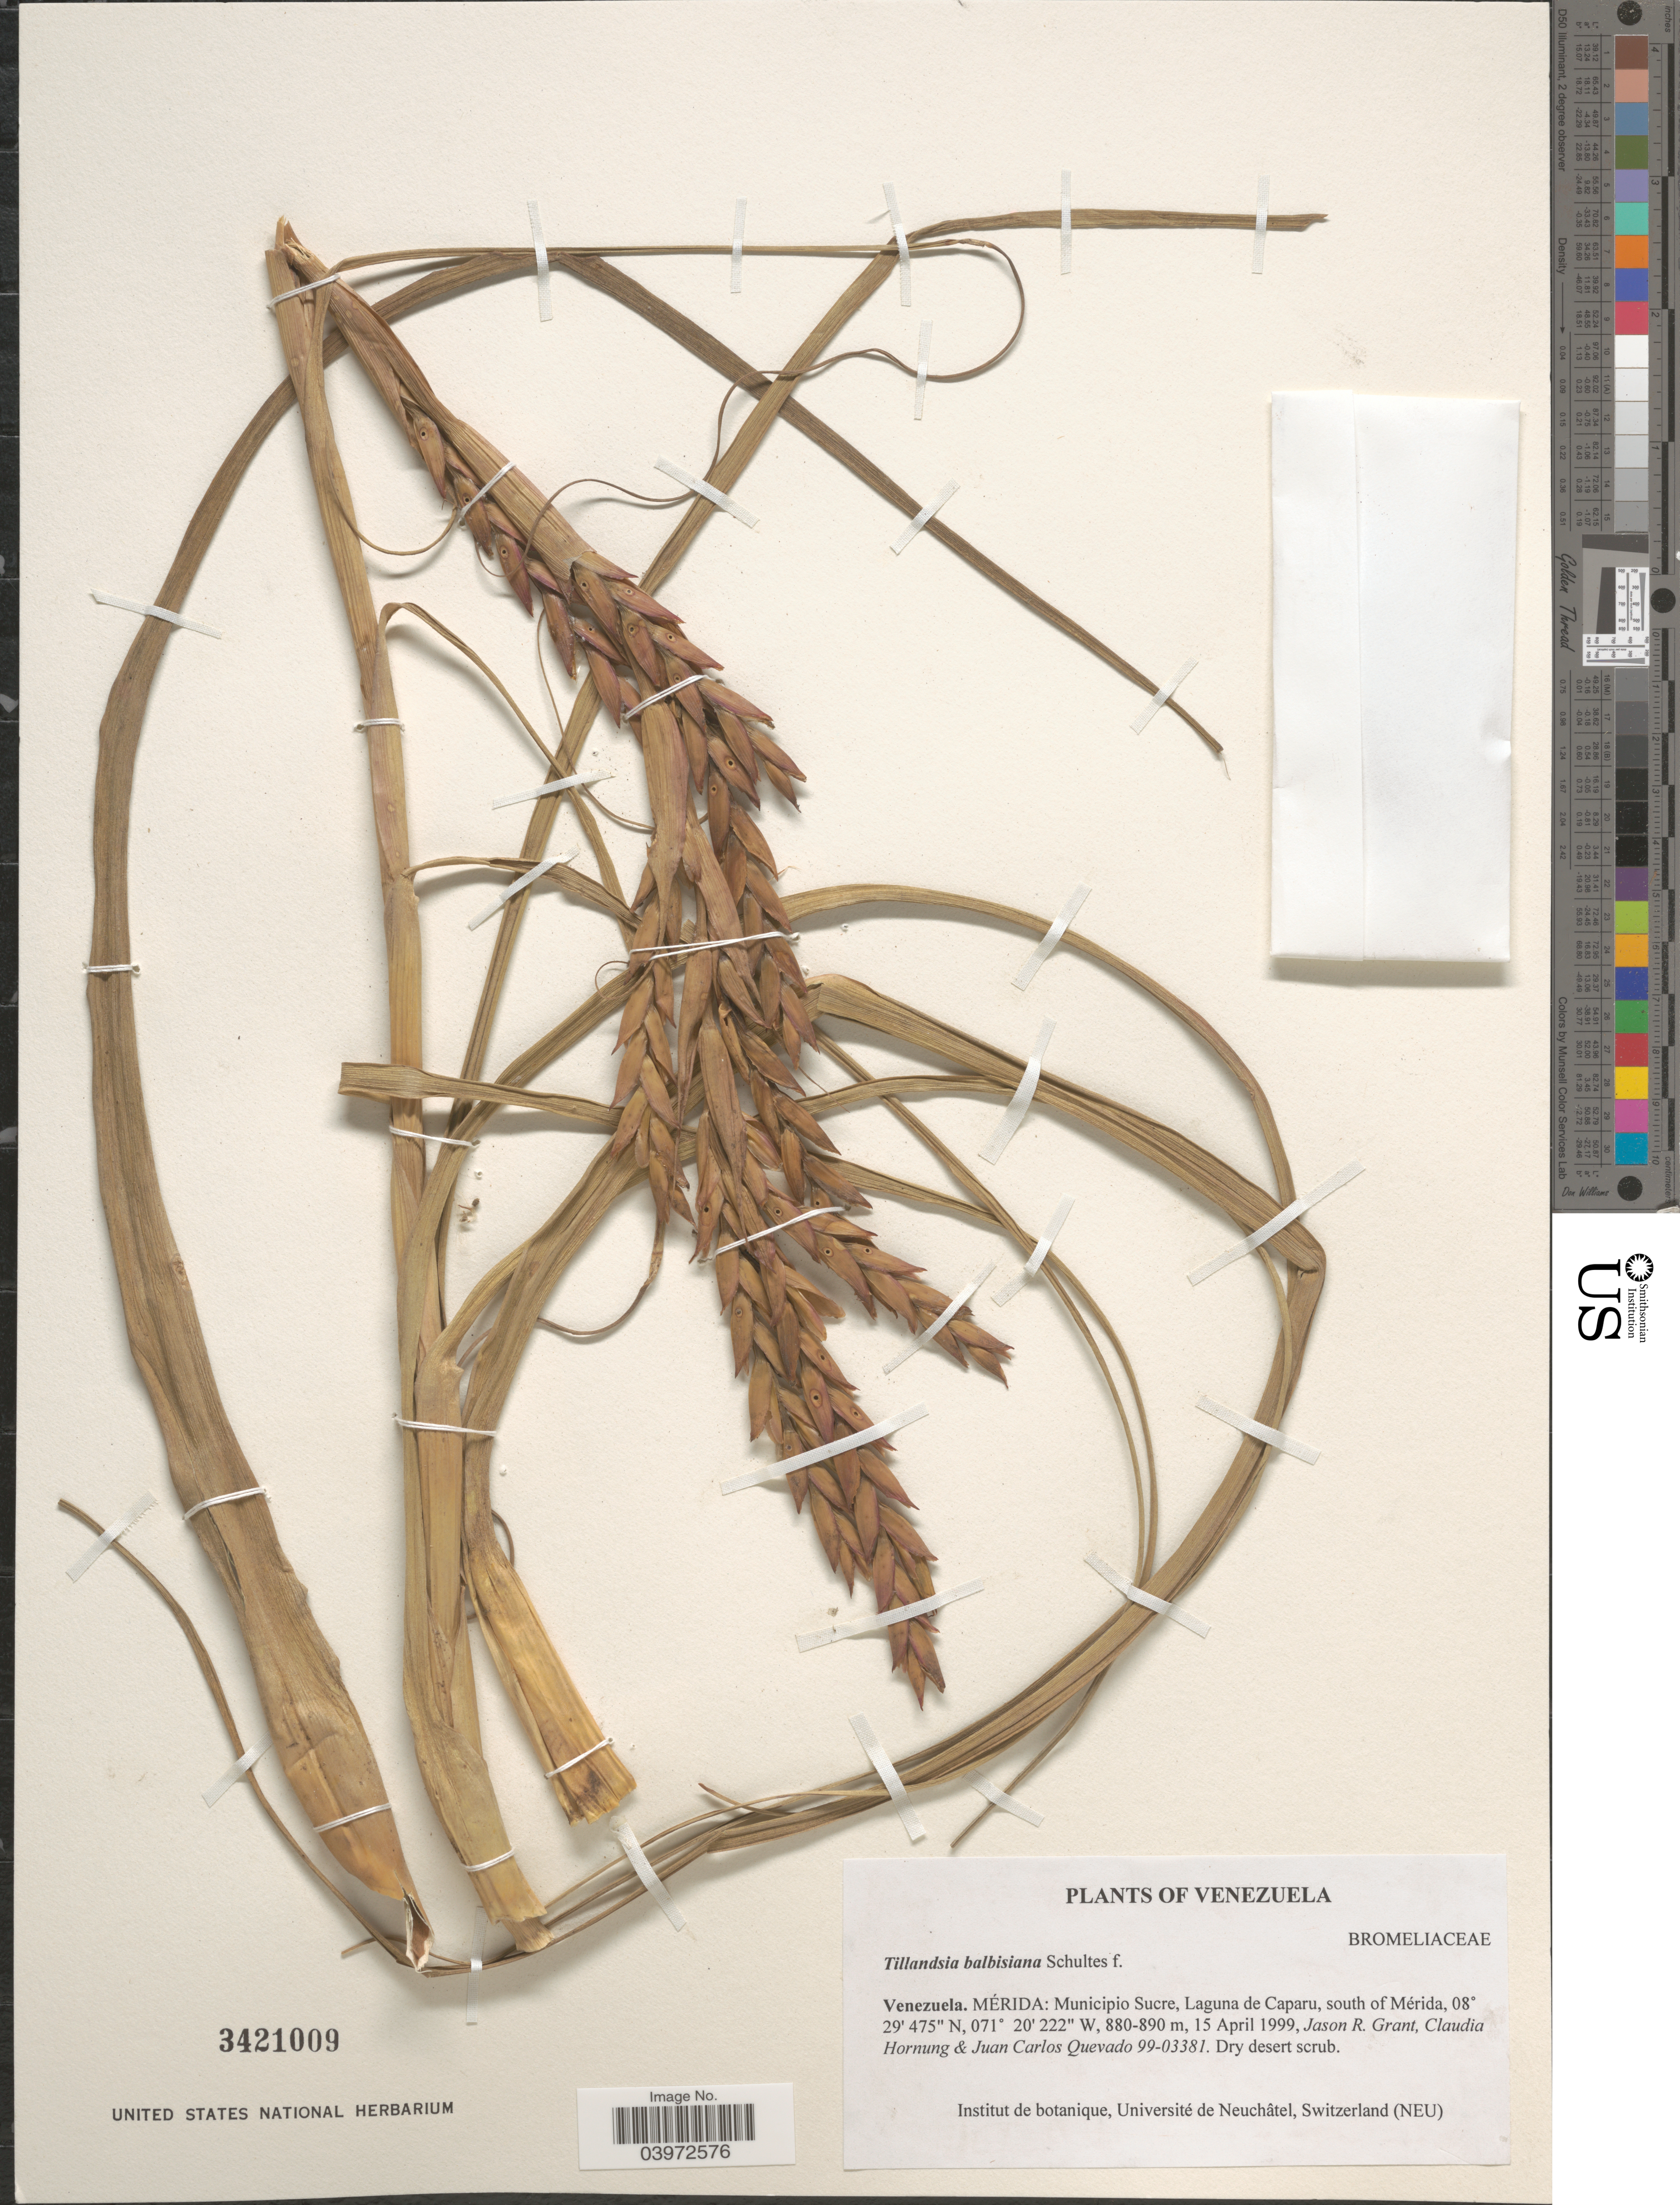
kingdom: Plantae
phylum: Tracheophyta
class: Liliopsida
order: Poales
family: Bromeliaceae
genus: Tillandsia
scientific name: Tillandsia balbisiana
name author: Schult. f.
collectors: J. R. Grant, C. Hornung & J. Quevado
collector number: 99-03381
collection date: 1999-04-15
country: Venezuela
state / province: Merida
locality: Municipio Sucre, Laguna de Caparu, south of Mérida.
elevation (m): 880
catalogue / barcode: US 3421009